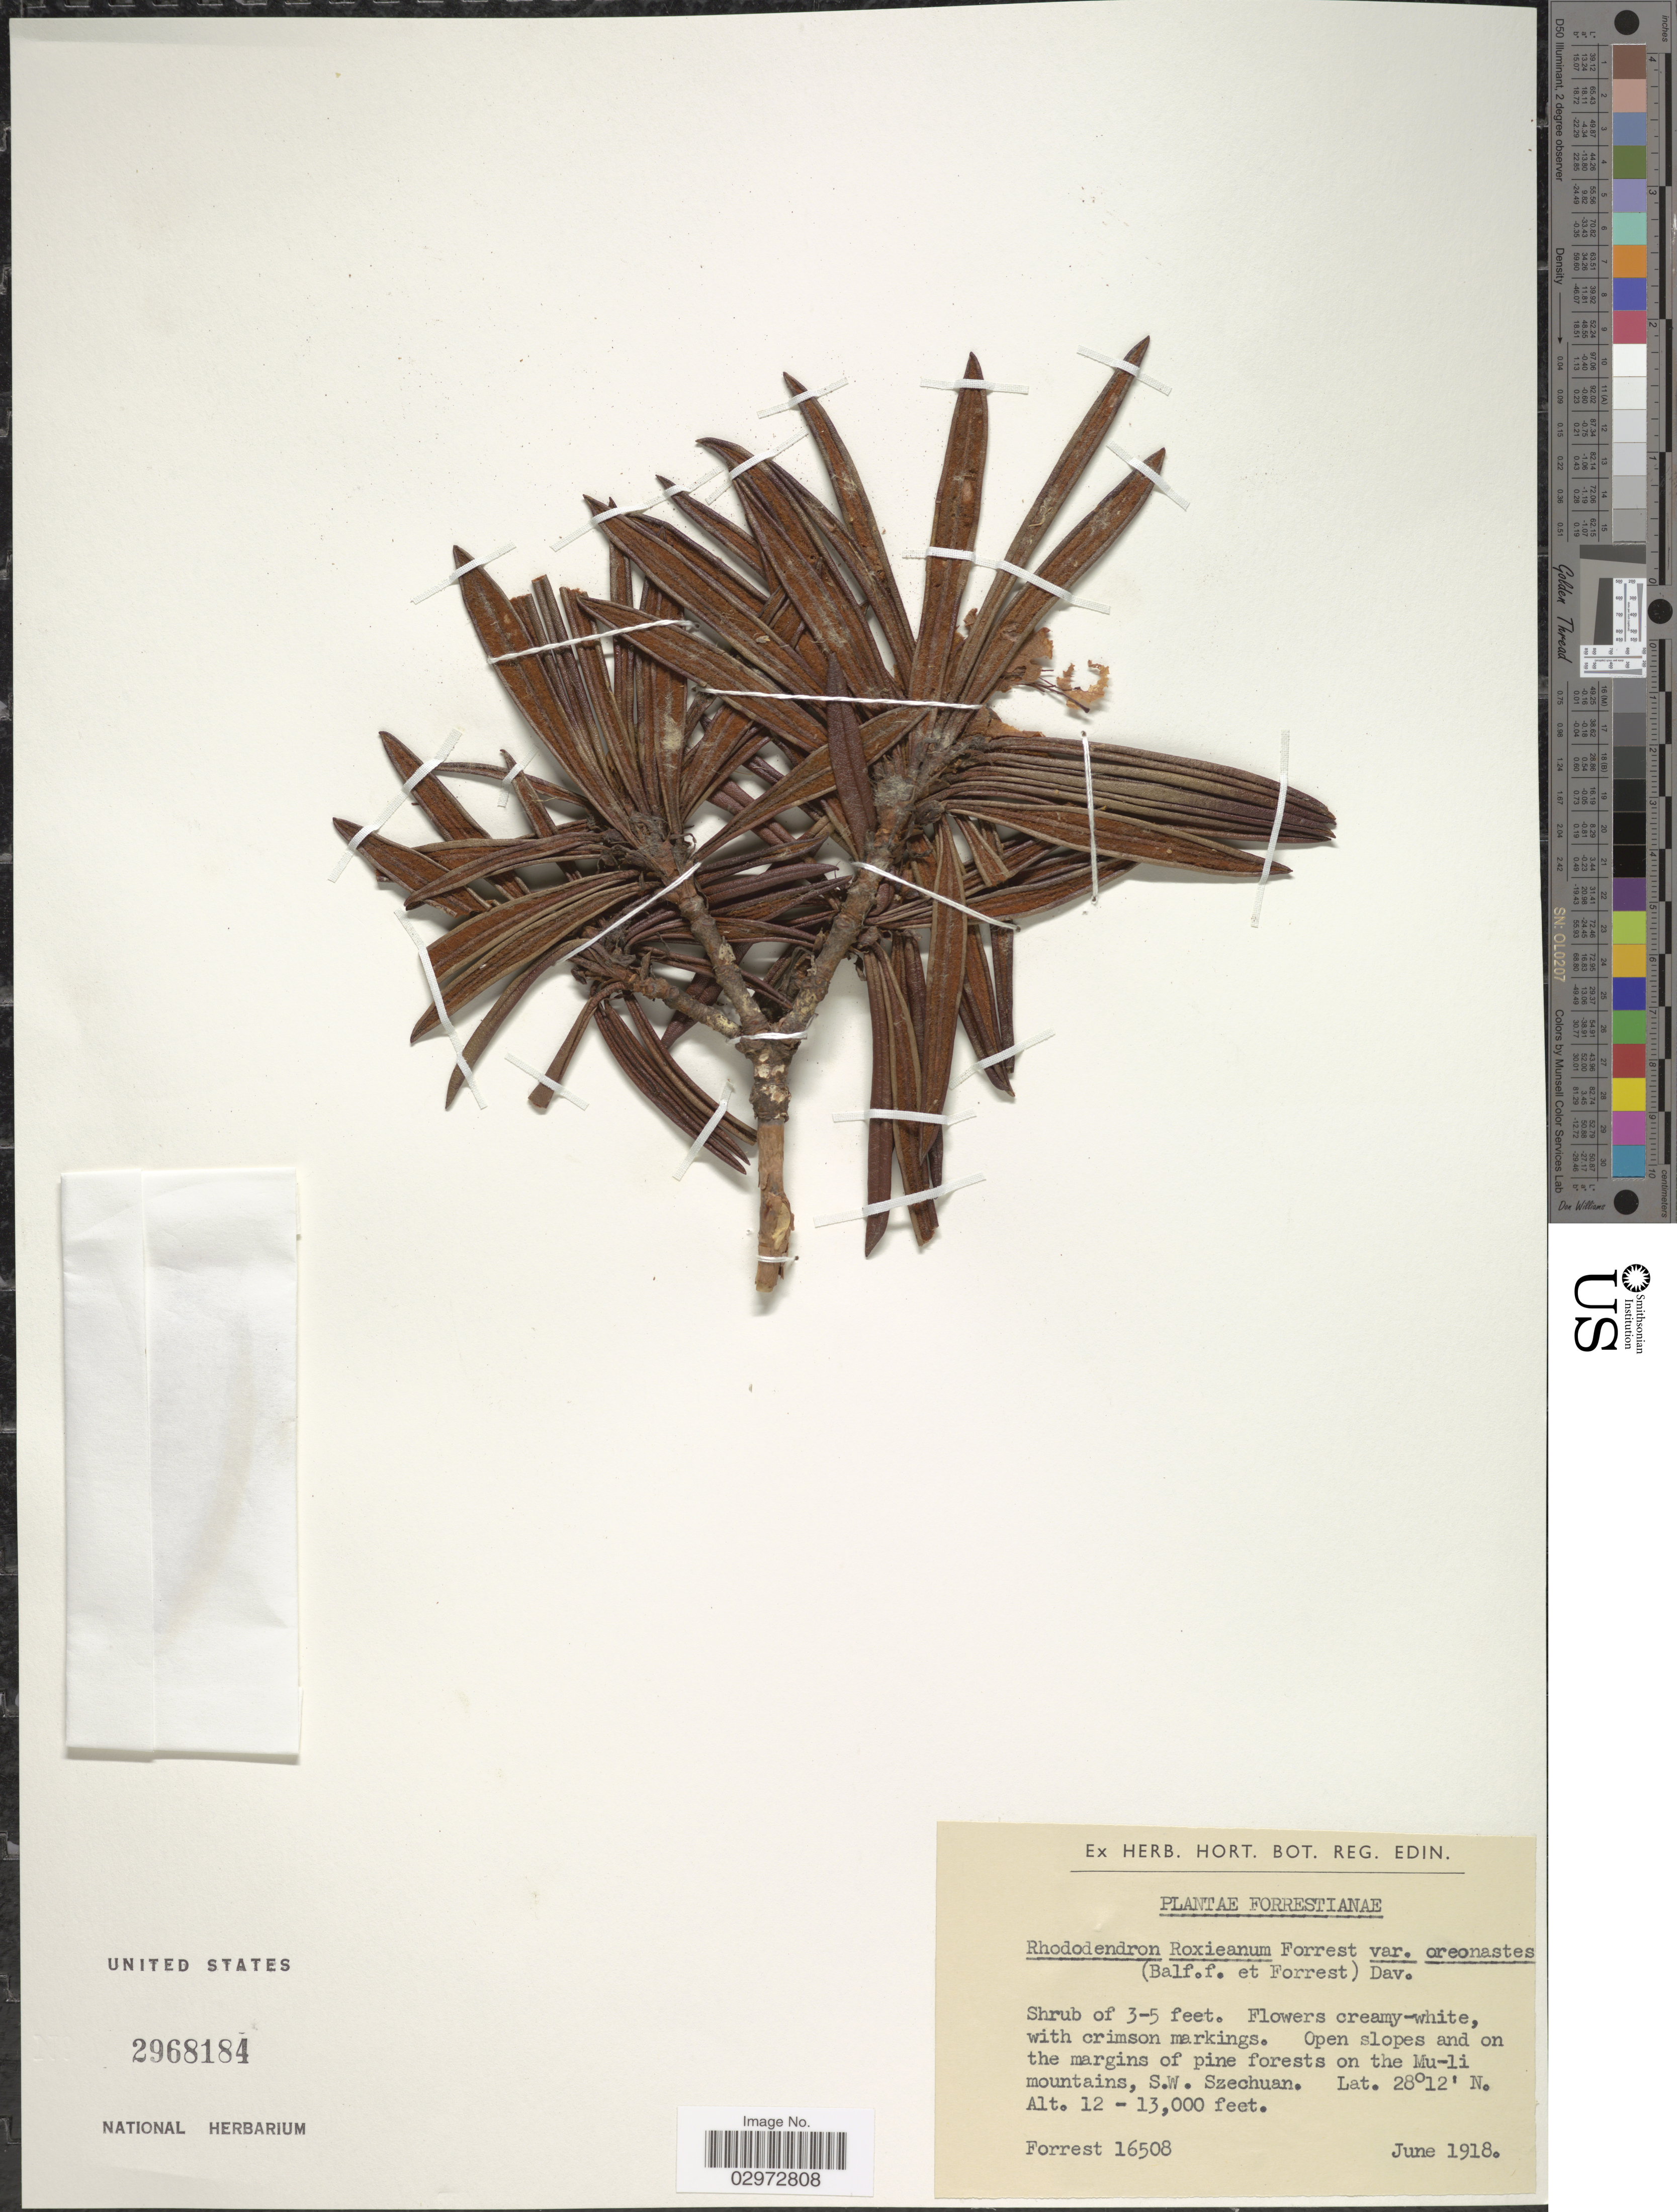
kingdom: Plantae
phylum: Tracheophyta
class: Magnoliopsida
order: Ericales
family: Ericaceae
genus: Rhododendron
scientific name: Rhododendron roxieanum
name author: Forrest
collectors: -. Forrest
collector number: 16508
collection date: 1918-06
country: China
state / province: Sichuan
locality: Open slopes and on the margins of pine forests on the Mu-li mountains, S.W. Szechuan.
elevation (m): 3658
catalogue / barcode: US 2968184